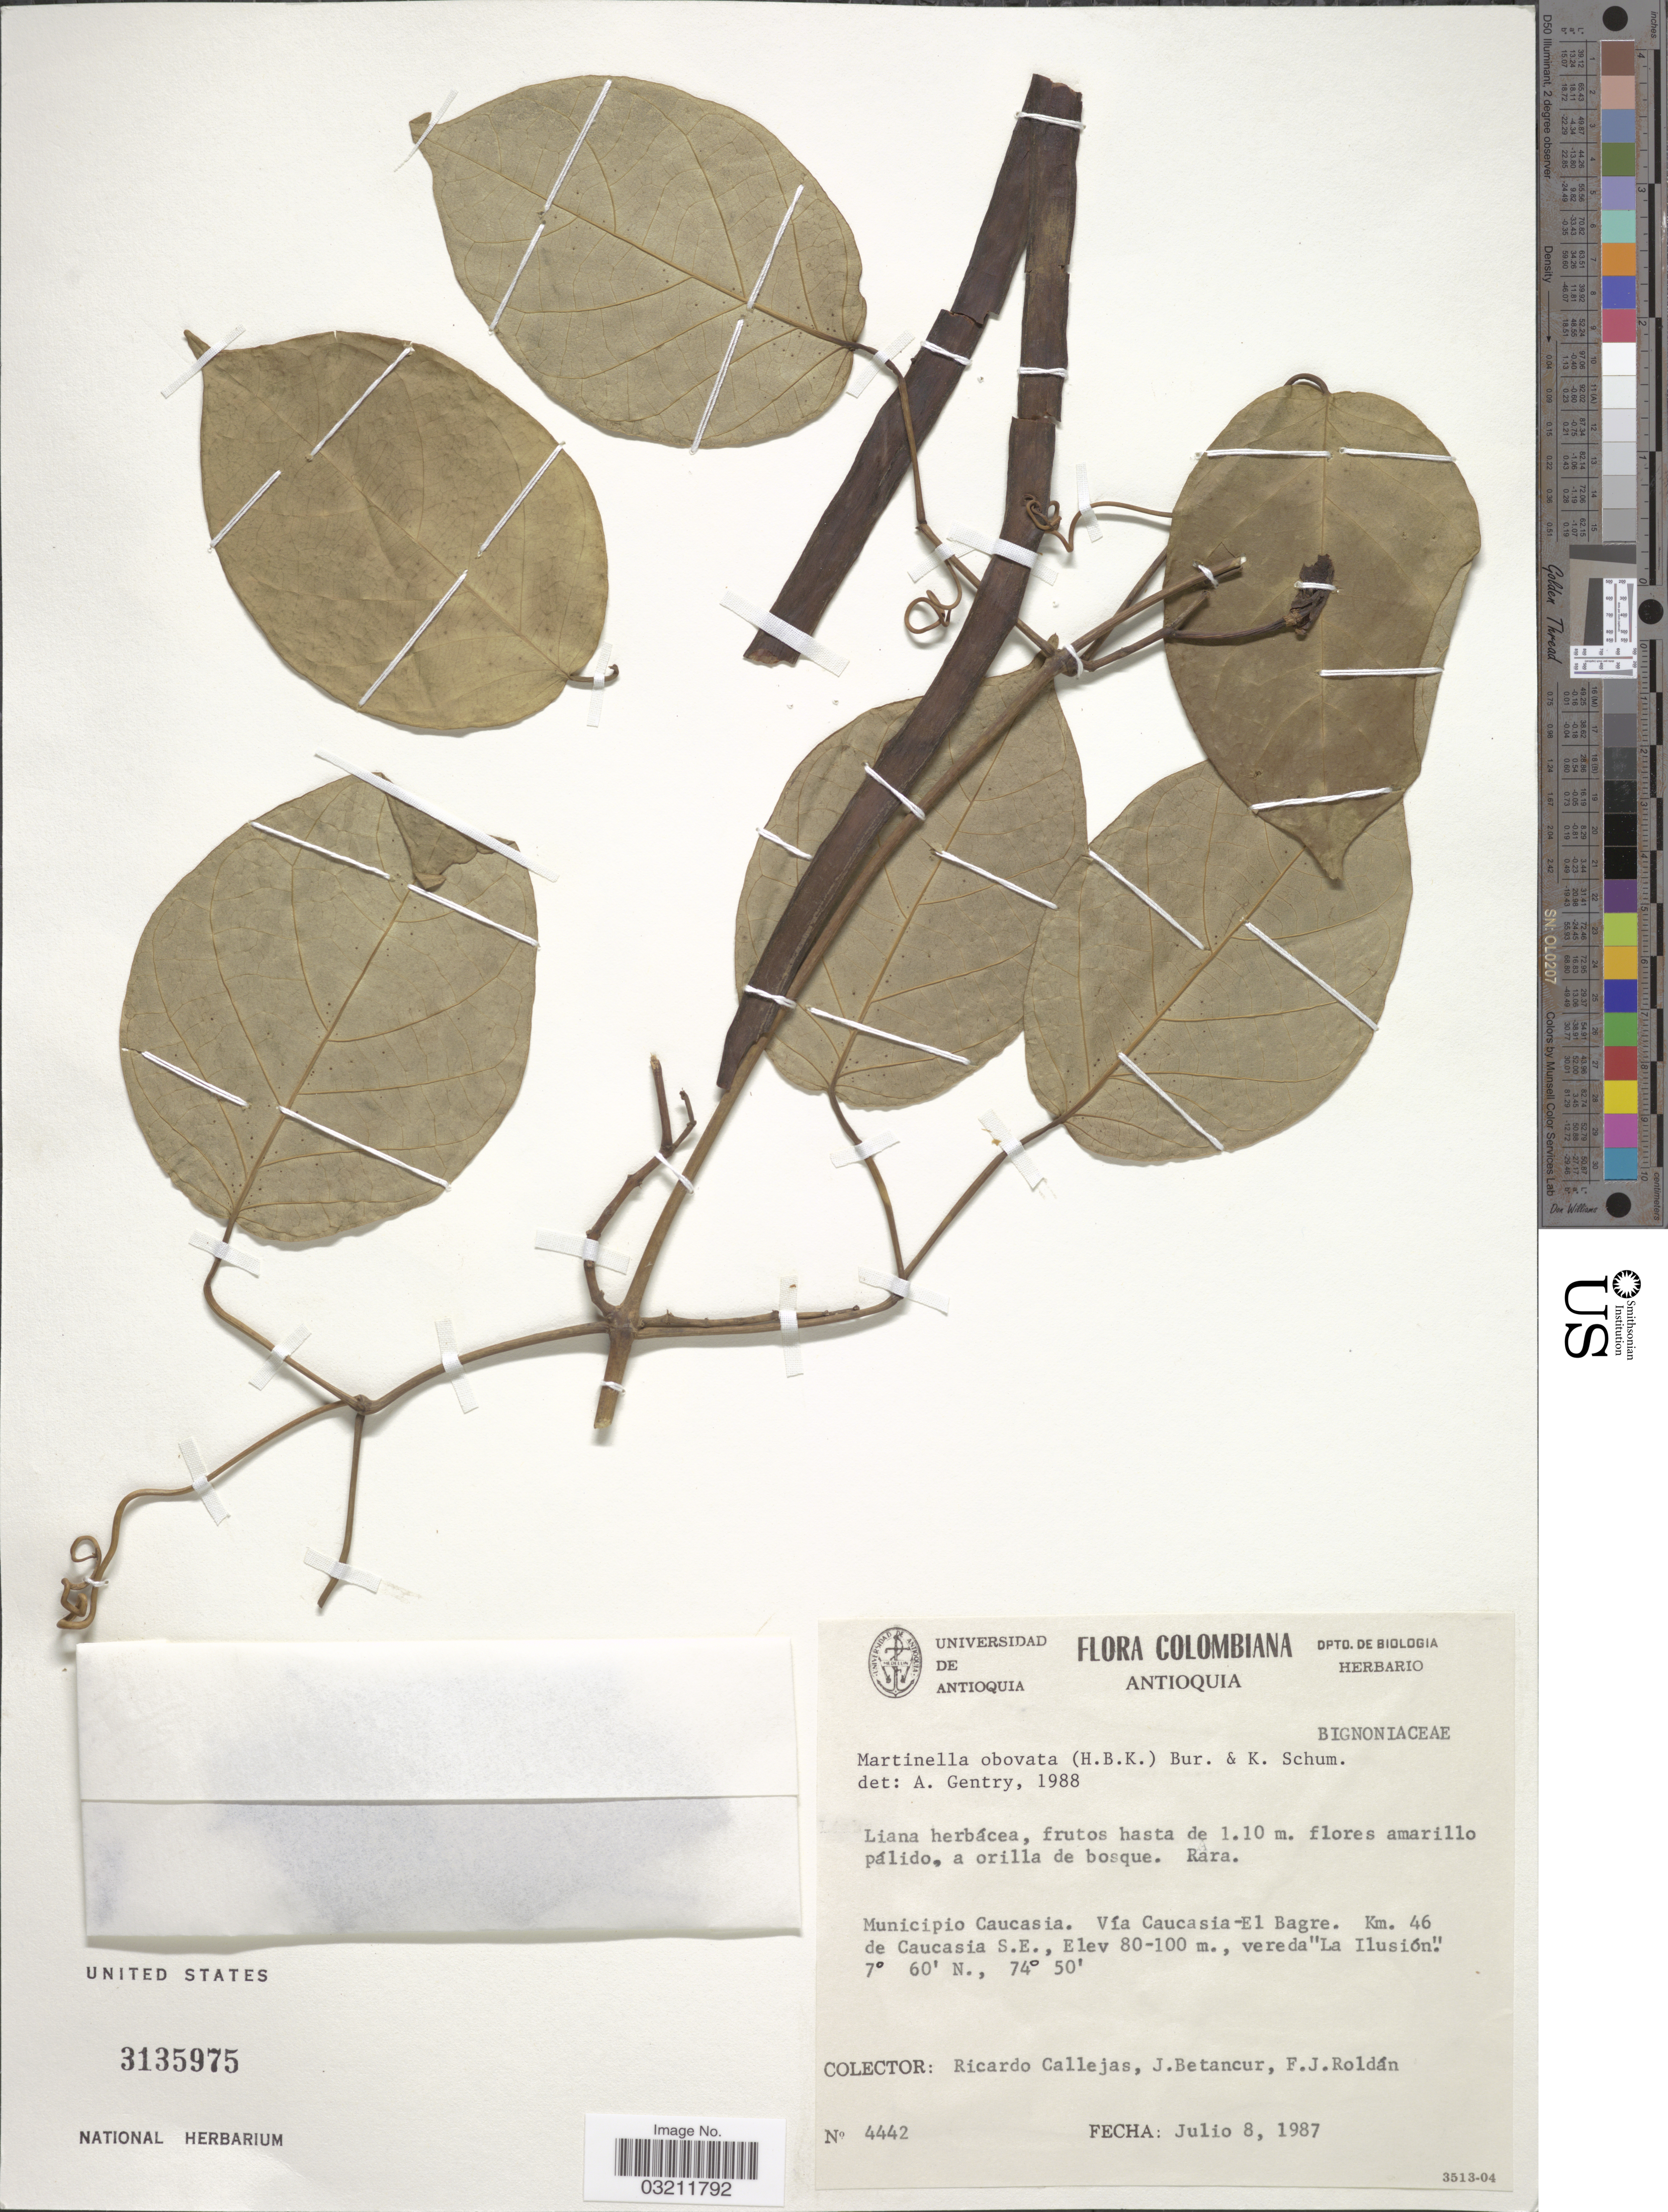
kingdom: Plantae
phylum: Tracheophyta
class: Magnoliopsida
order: Lamiales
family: Bignoniaceae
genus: Martinella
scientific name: Martinella obovata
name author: (Kunth) Bureau & K. Schum.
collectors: R. Callejas, J. Betancur & F. J. Roldán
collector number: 4442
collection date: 1987-07-08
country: Colombia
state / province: Antioquia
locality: Municipio Caucasia. Vía Caucasia-El Bagre. Km. 46 de Caucasia S.E., vereda "La Ilusión".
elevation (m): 80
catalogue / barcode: US 3135975